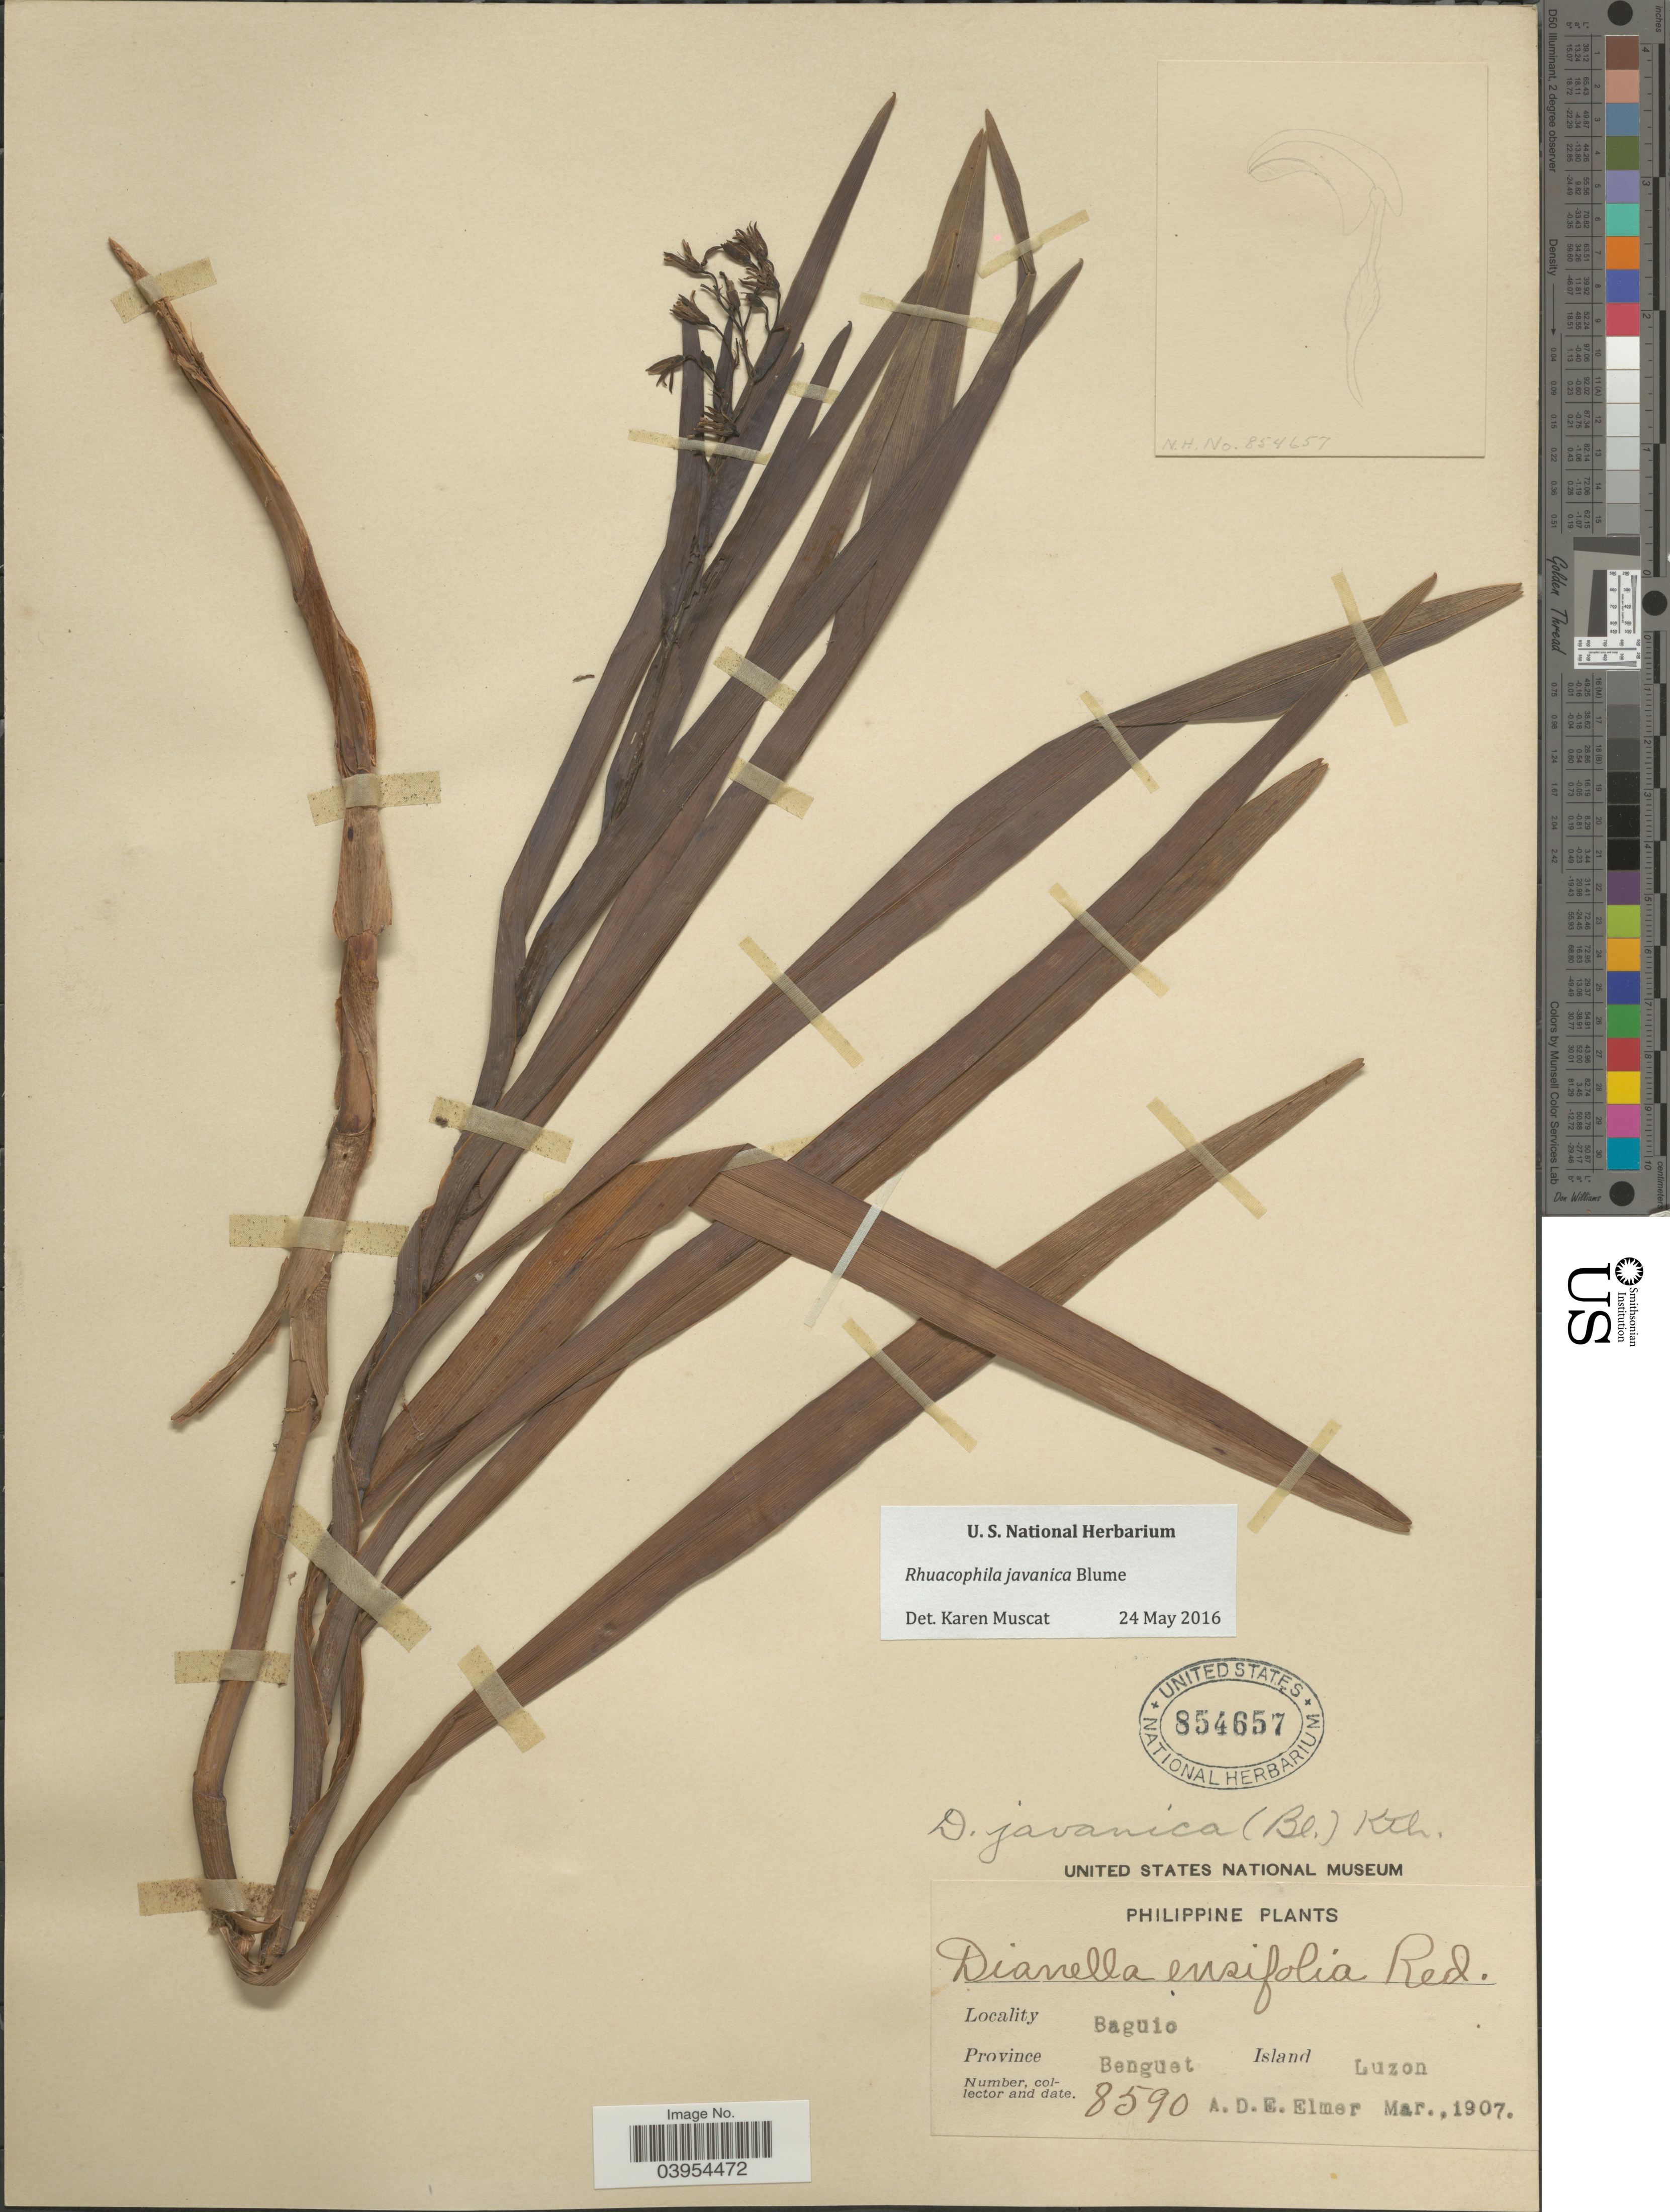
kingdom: Plantae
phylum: Tracheophyta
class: Liliopsida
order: Asparagales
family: Asphodelaceae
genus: Dianella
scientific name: Dianella javanica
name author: Blume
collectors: A. D. E. Elmer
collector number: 8590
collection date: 1907-03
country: Philippines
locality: Baguio. Province Benguet. Island Luzon.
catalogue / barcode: US 854657